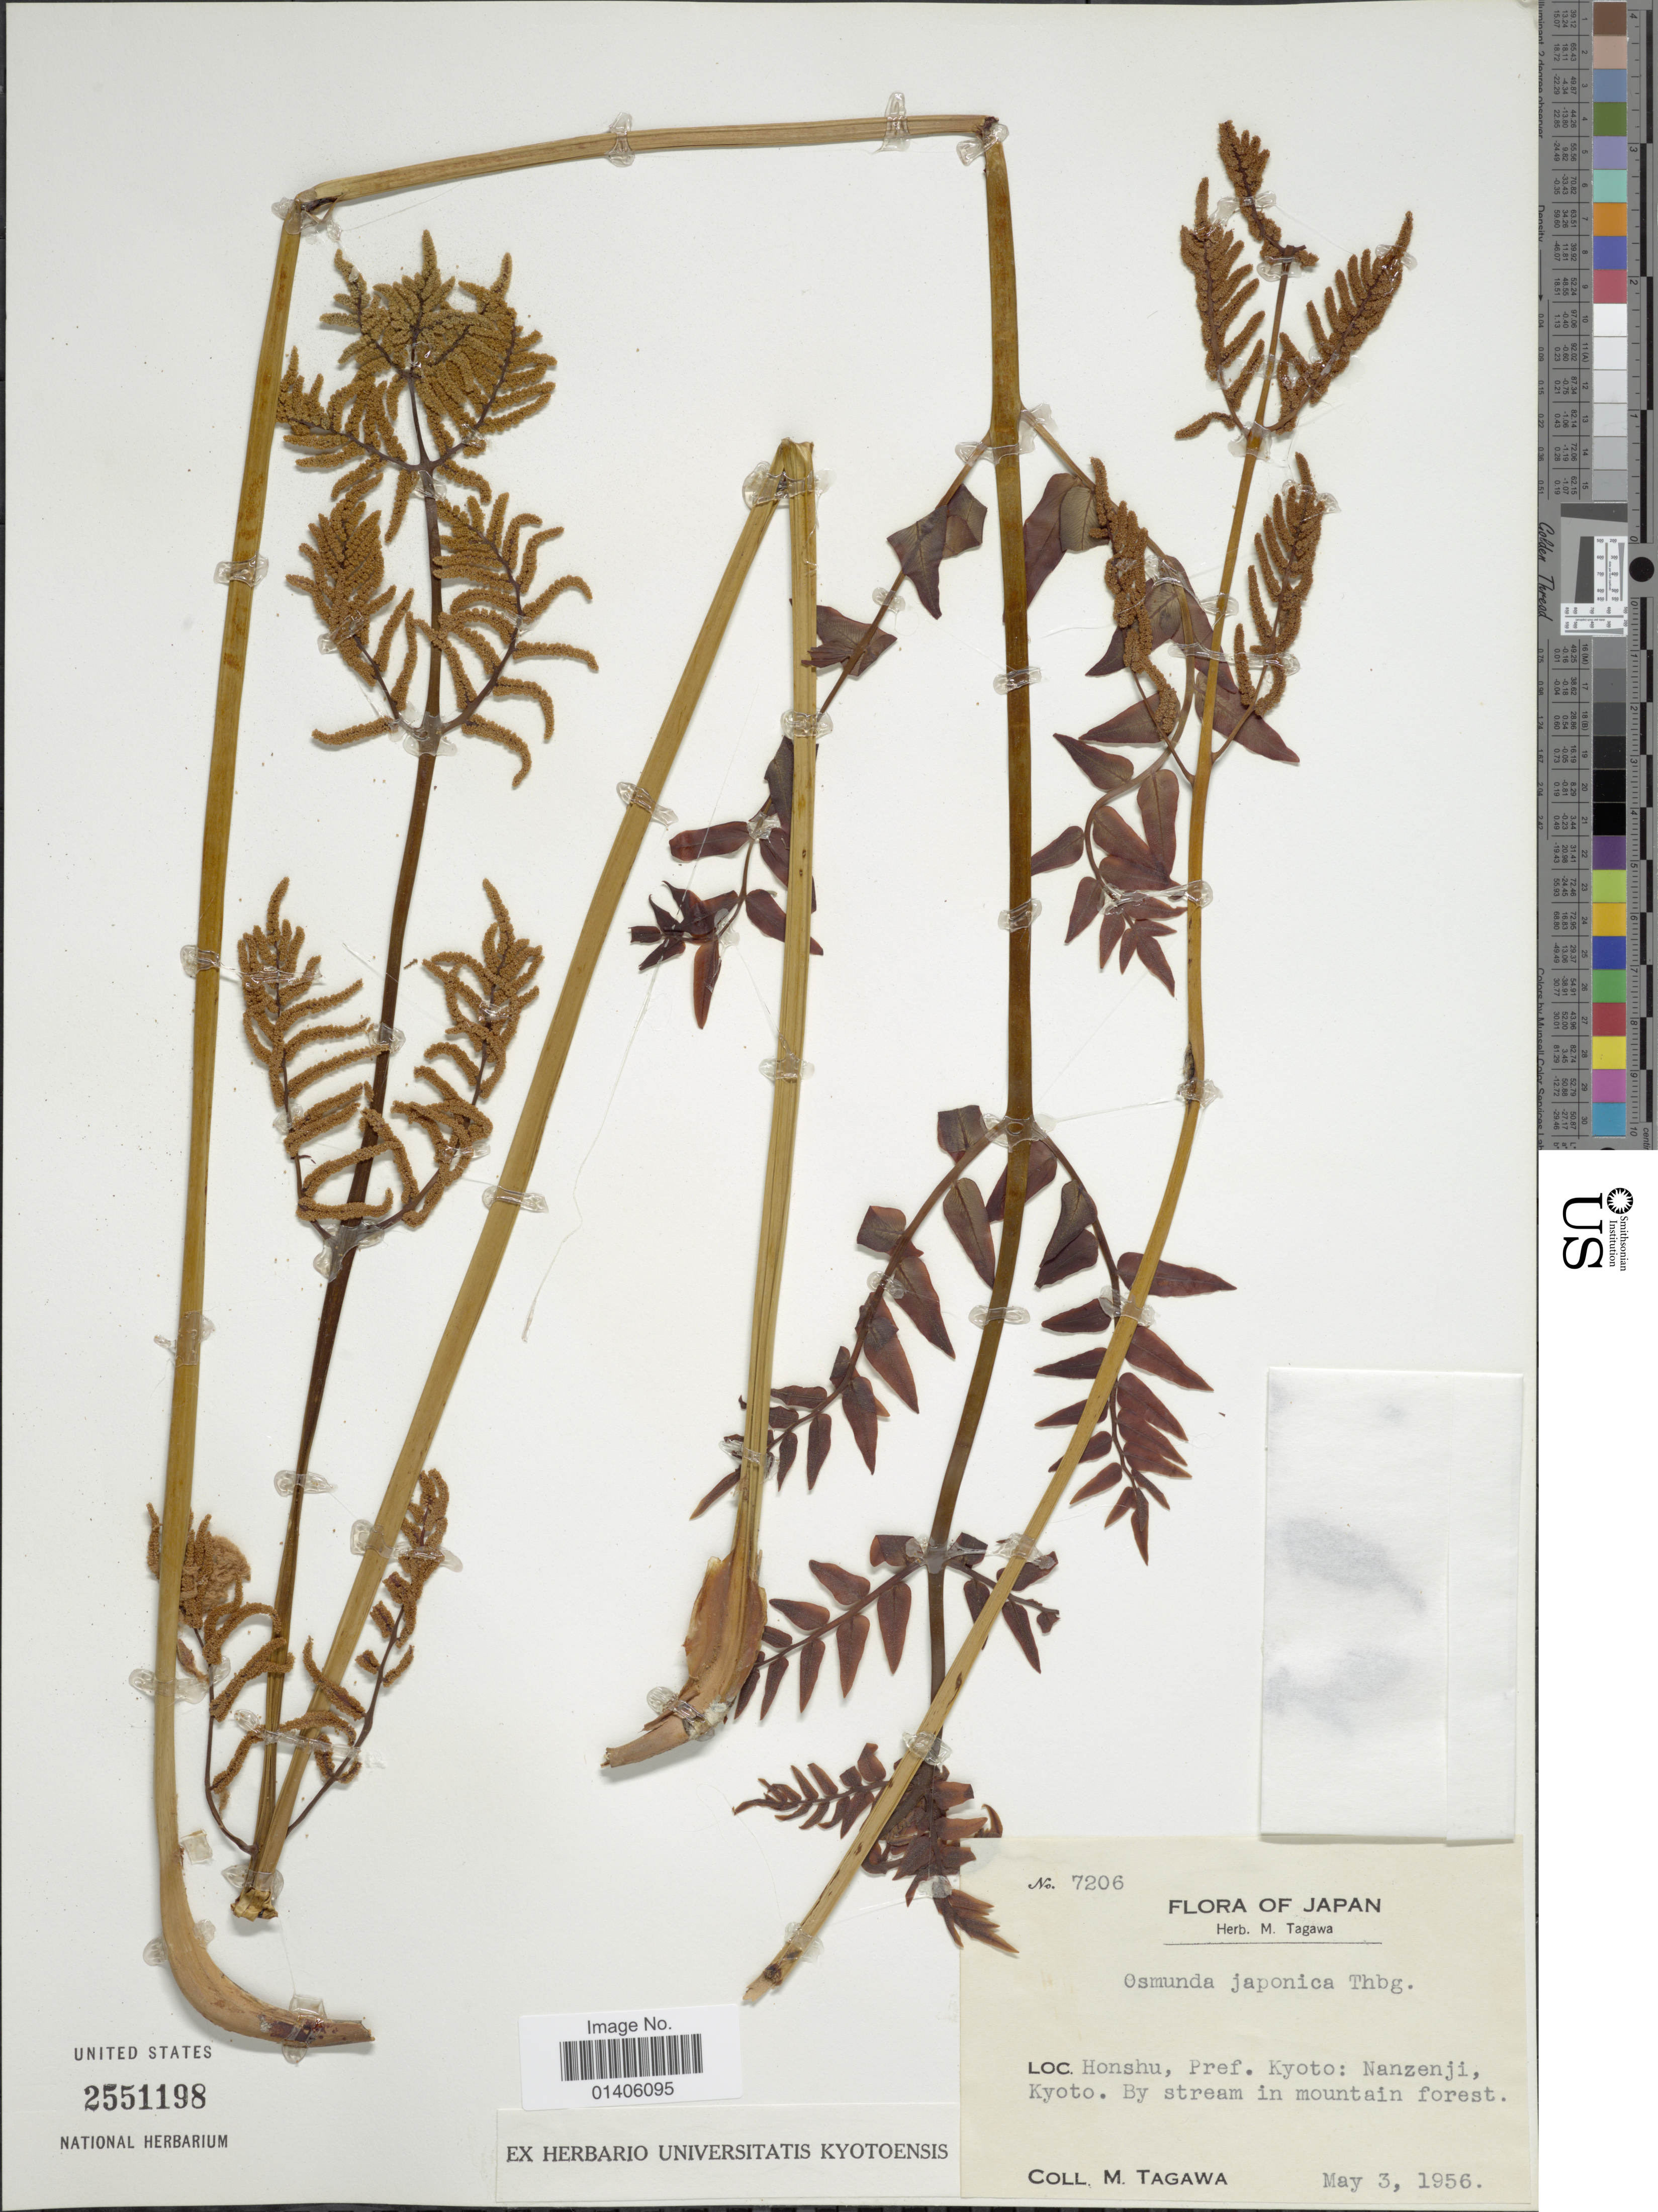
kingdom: Plantae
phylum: Tracheophyta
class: Polypodiopsida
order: Osmundales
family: Osmundaceae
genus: Osmunda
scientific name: Osmunda japonica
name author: Thunb.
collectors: M. Tagawa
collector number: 7206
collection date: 1956-05-03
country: Japan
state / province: Kyoto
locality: Honshu, Pref Kyoto: Nanzenji, Kyoto. By stream in mountain forest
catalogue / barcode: US 2551198